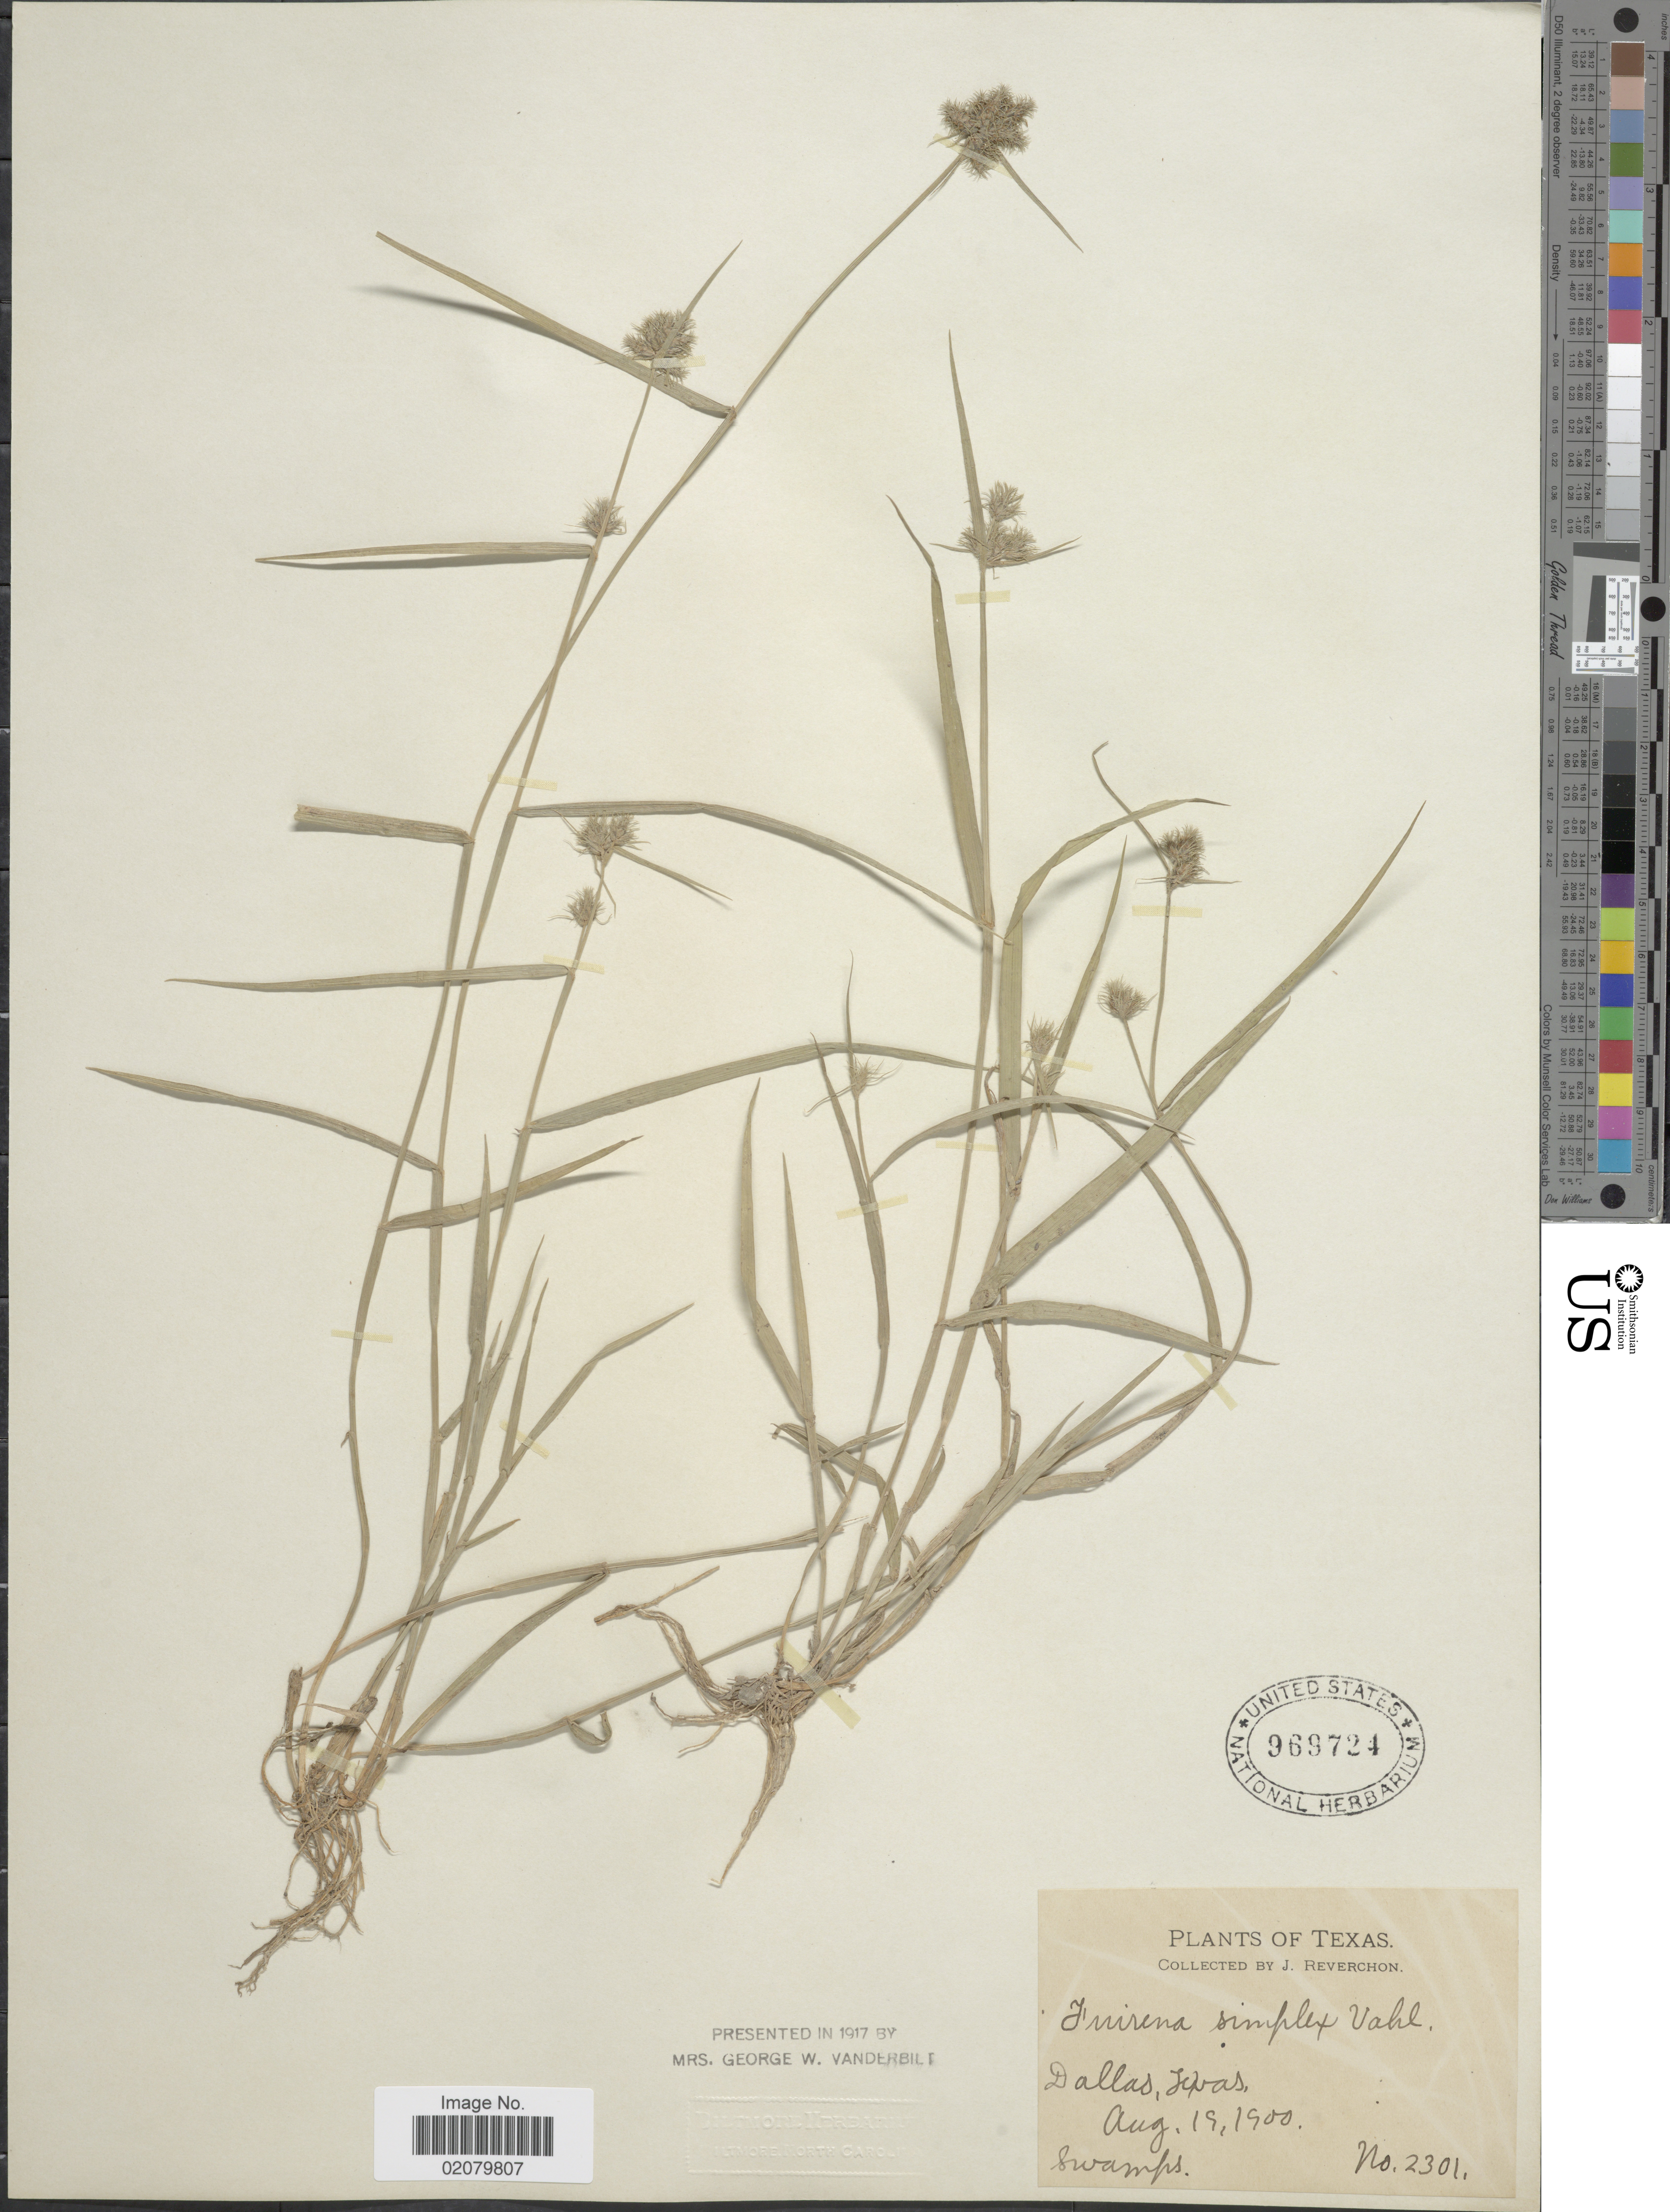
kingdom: Plantae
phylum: Tracheophyta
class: Liliopsida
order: Poales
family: Cyperaceae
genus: Fuirena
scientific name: Fuirena simplex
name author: Vahl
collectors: J. Reverchon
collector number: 2301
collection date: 1900-08-19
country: United States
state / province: Texas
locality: Dallas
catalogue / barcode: US 969724